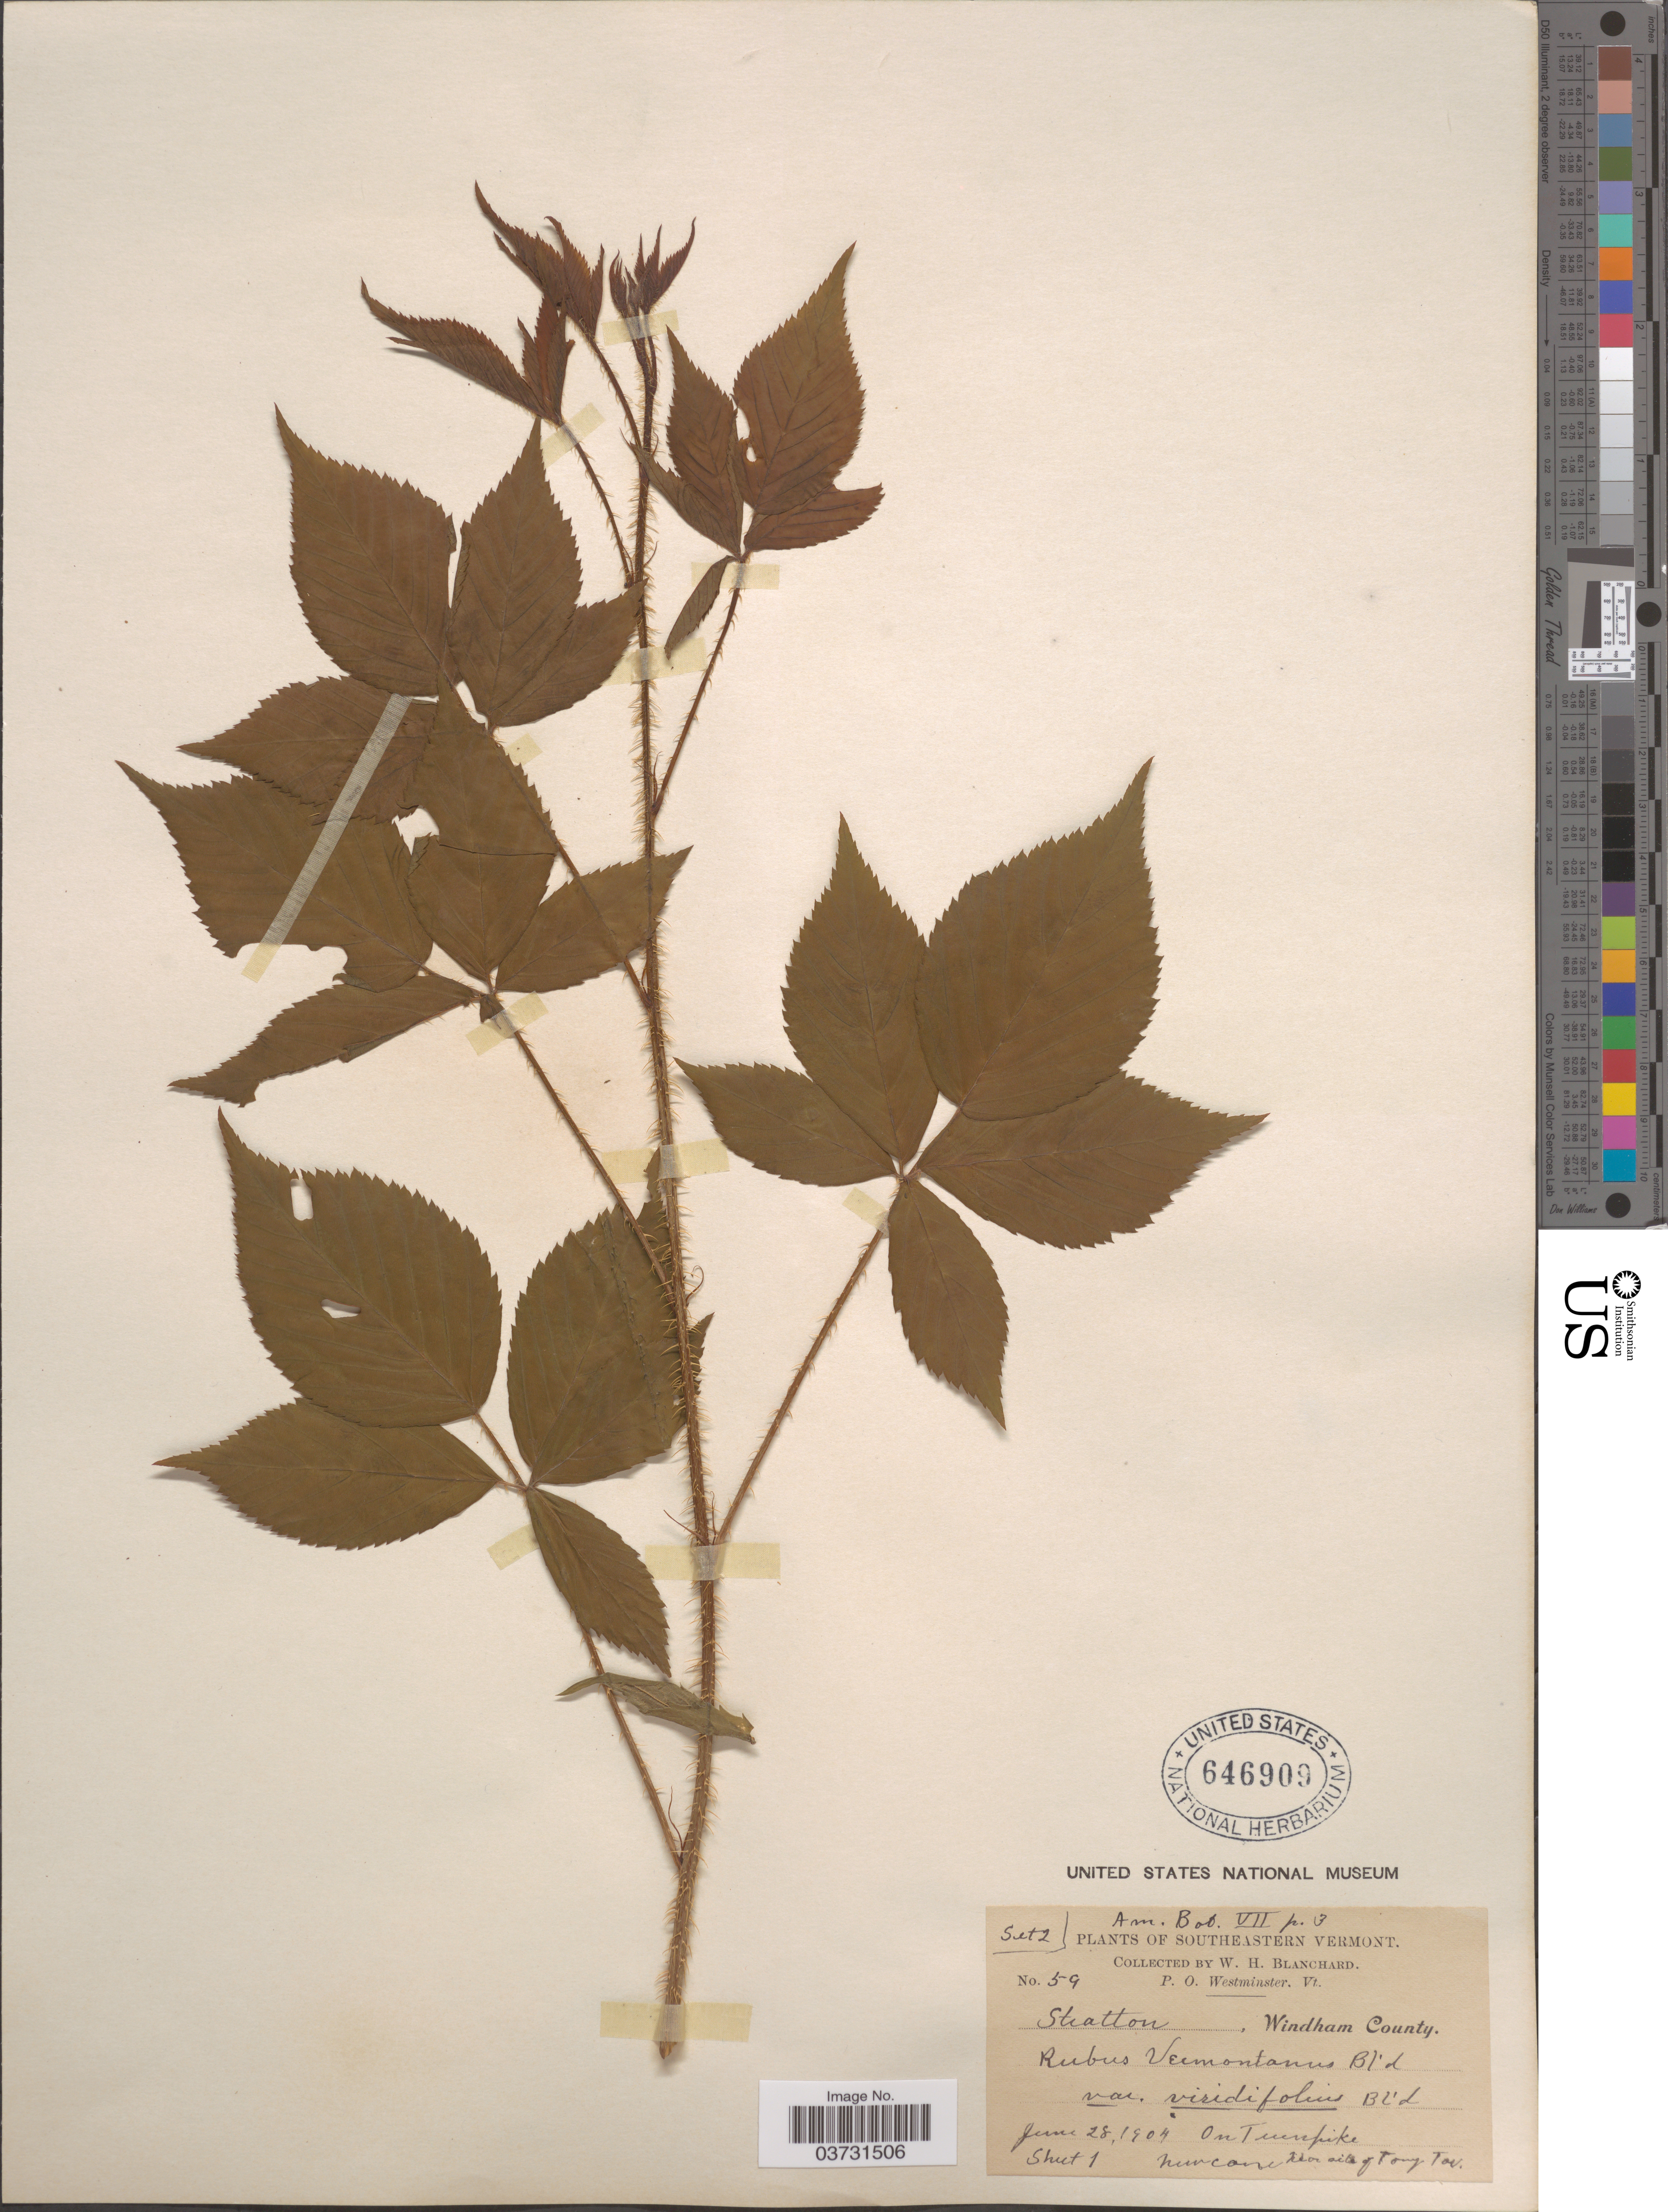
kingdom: Plantae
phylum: Tracheophyta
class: Magnoliopsida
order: Rosales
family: Rosaceae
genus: Rubus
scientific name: Rubus nigricans x R. vermontanus Blanch.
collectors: W. H. Blanchard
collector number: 59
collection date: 1904-06-28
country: United States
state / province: Vermont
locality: Southeastern Vermont. Stratton, Windham County. On Turnpike.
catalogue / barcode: US 646909